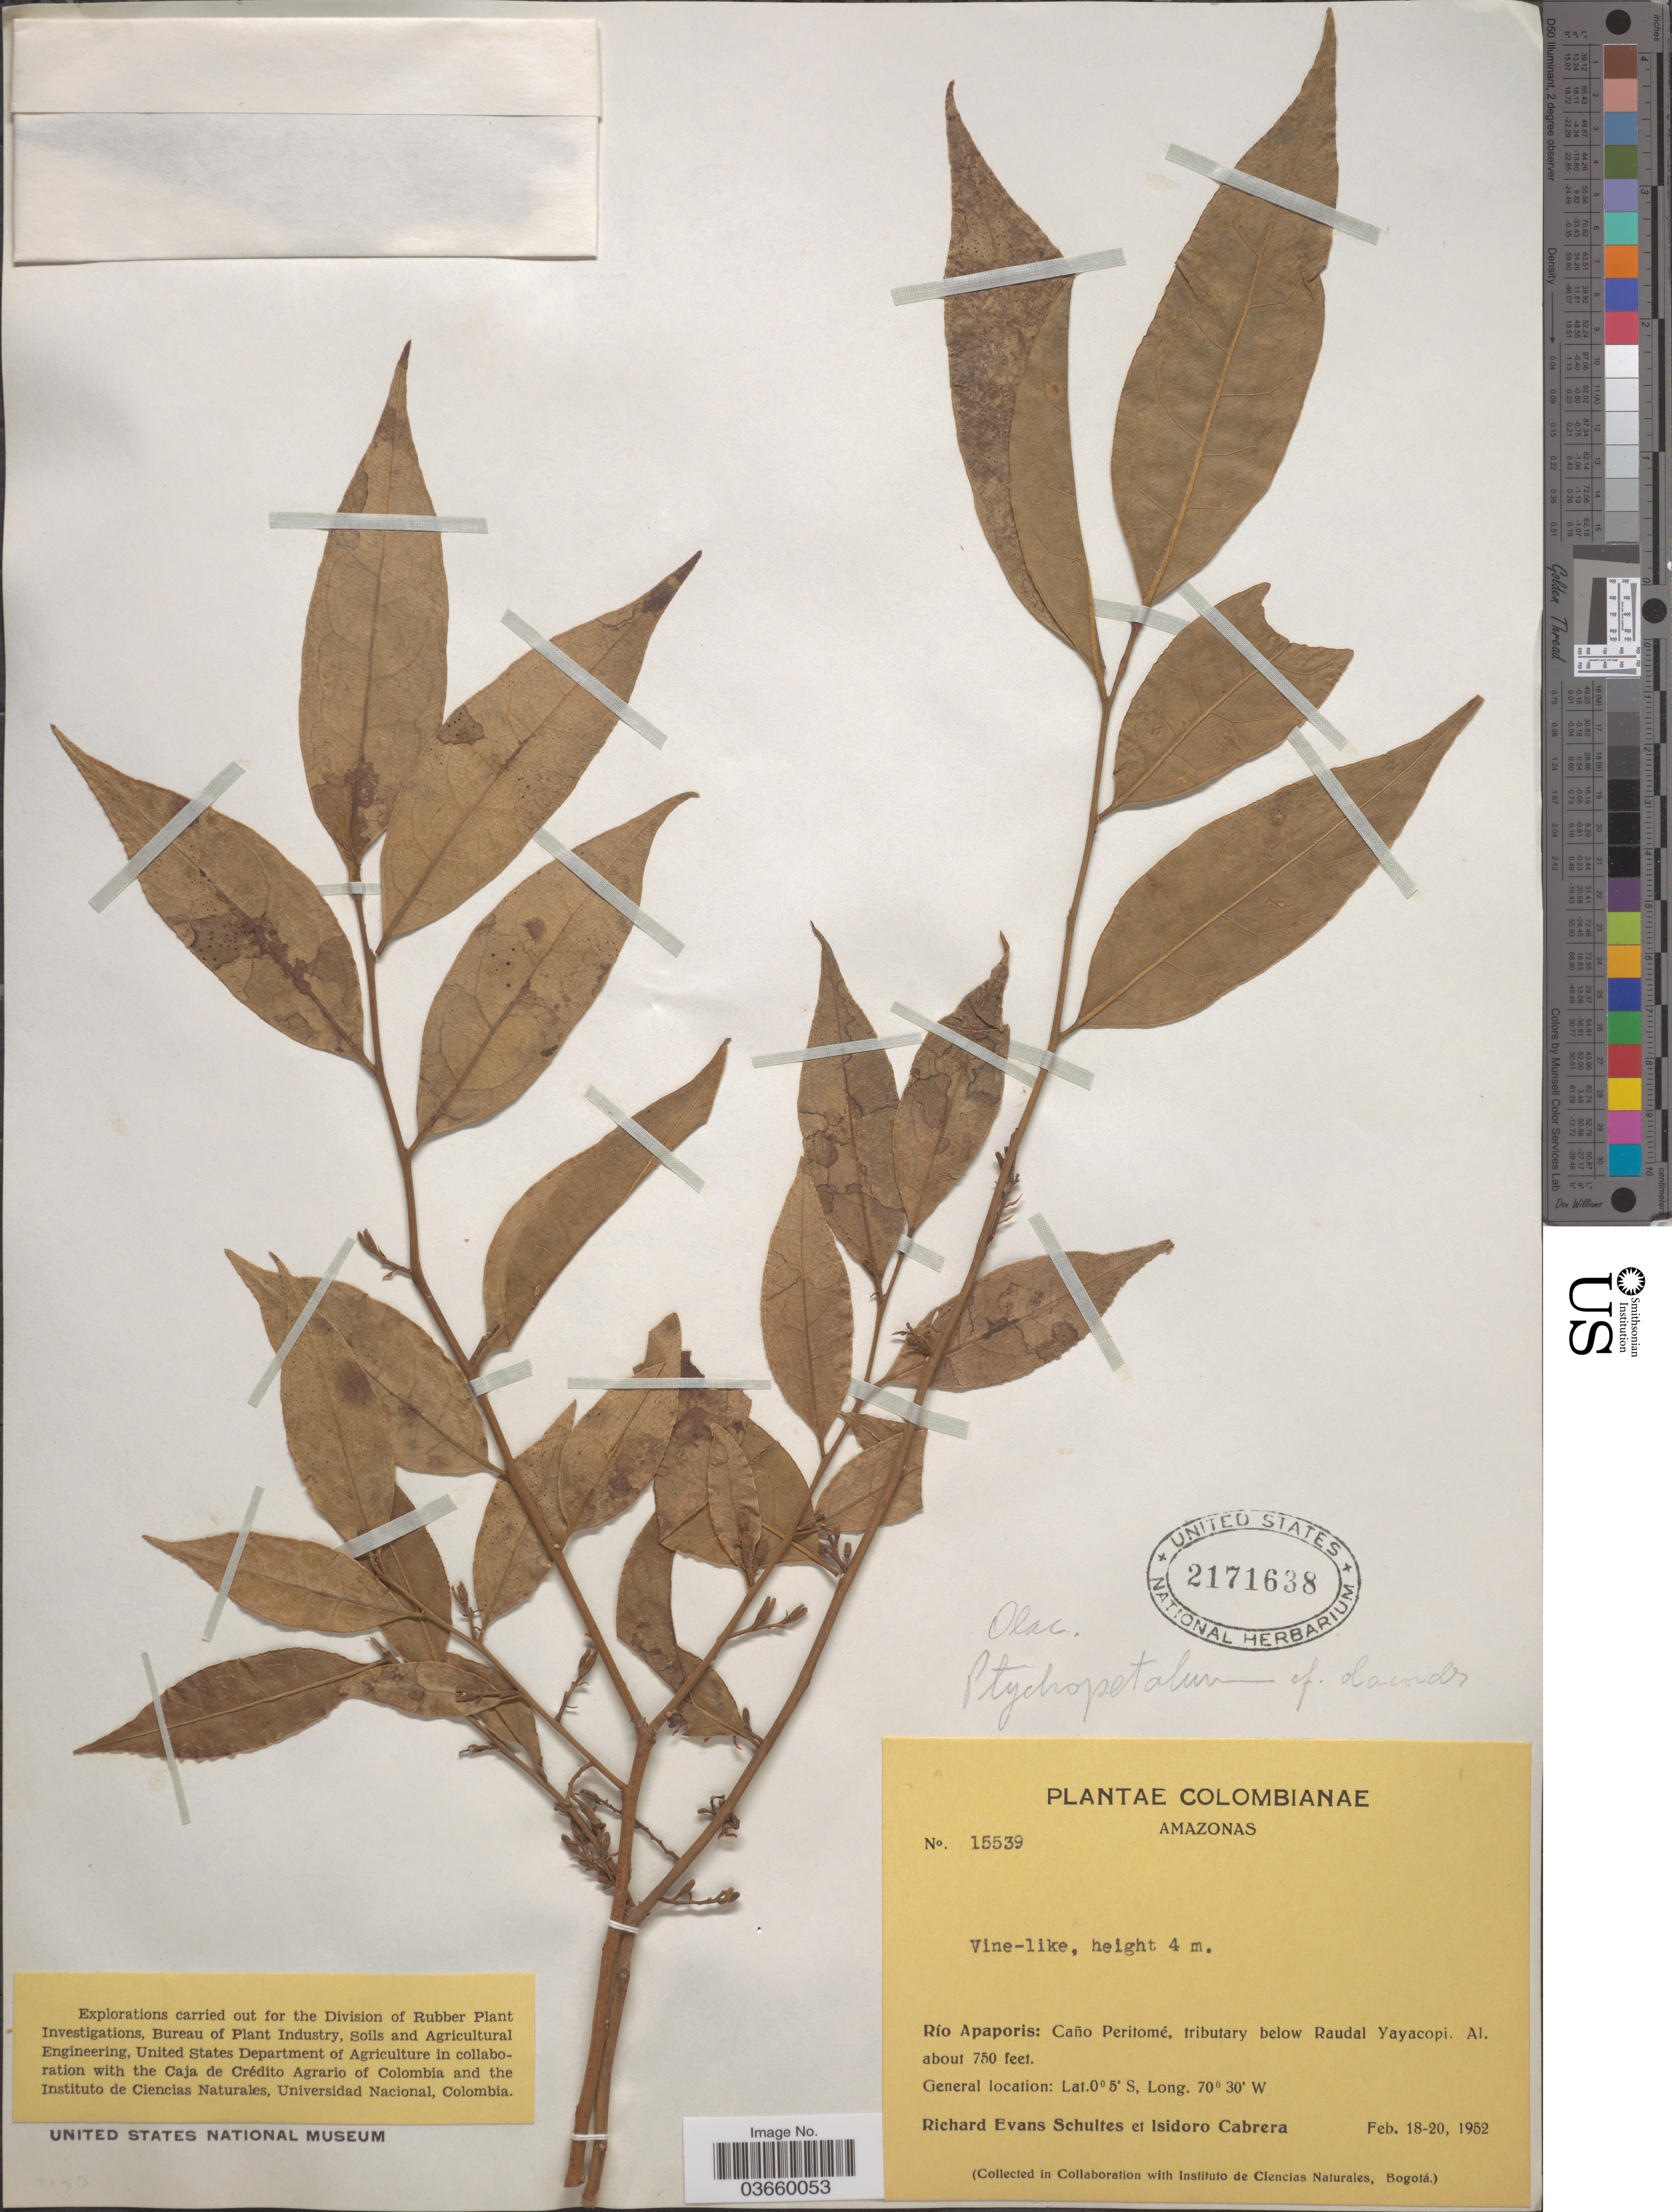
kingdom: Plantae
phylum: Tracheophyta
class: Magnoliopsida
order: Santalales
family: Olacaceae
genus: Ptychopetalum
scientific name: Ptychopetalum olacoides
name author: Benth.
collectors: R. E. Schultes & I. Cabrera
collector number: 15539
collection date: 1952-02-18/1952-02-20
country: Colombia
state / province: Amazônas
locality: Río Apaporis: Caño Peritomé, tributary below Raudal Yayacopi.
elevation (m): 229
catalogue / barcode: US 2171638